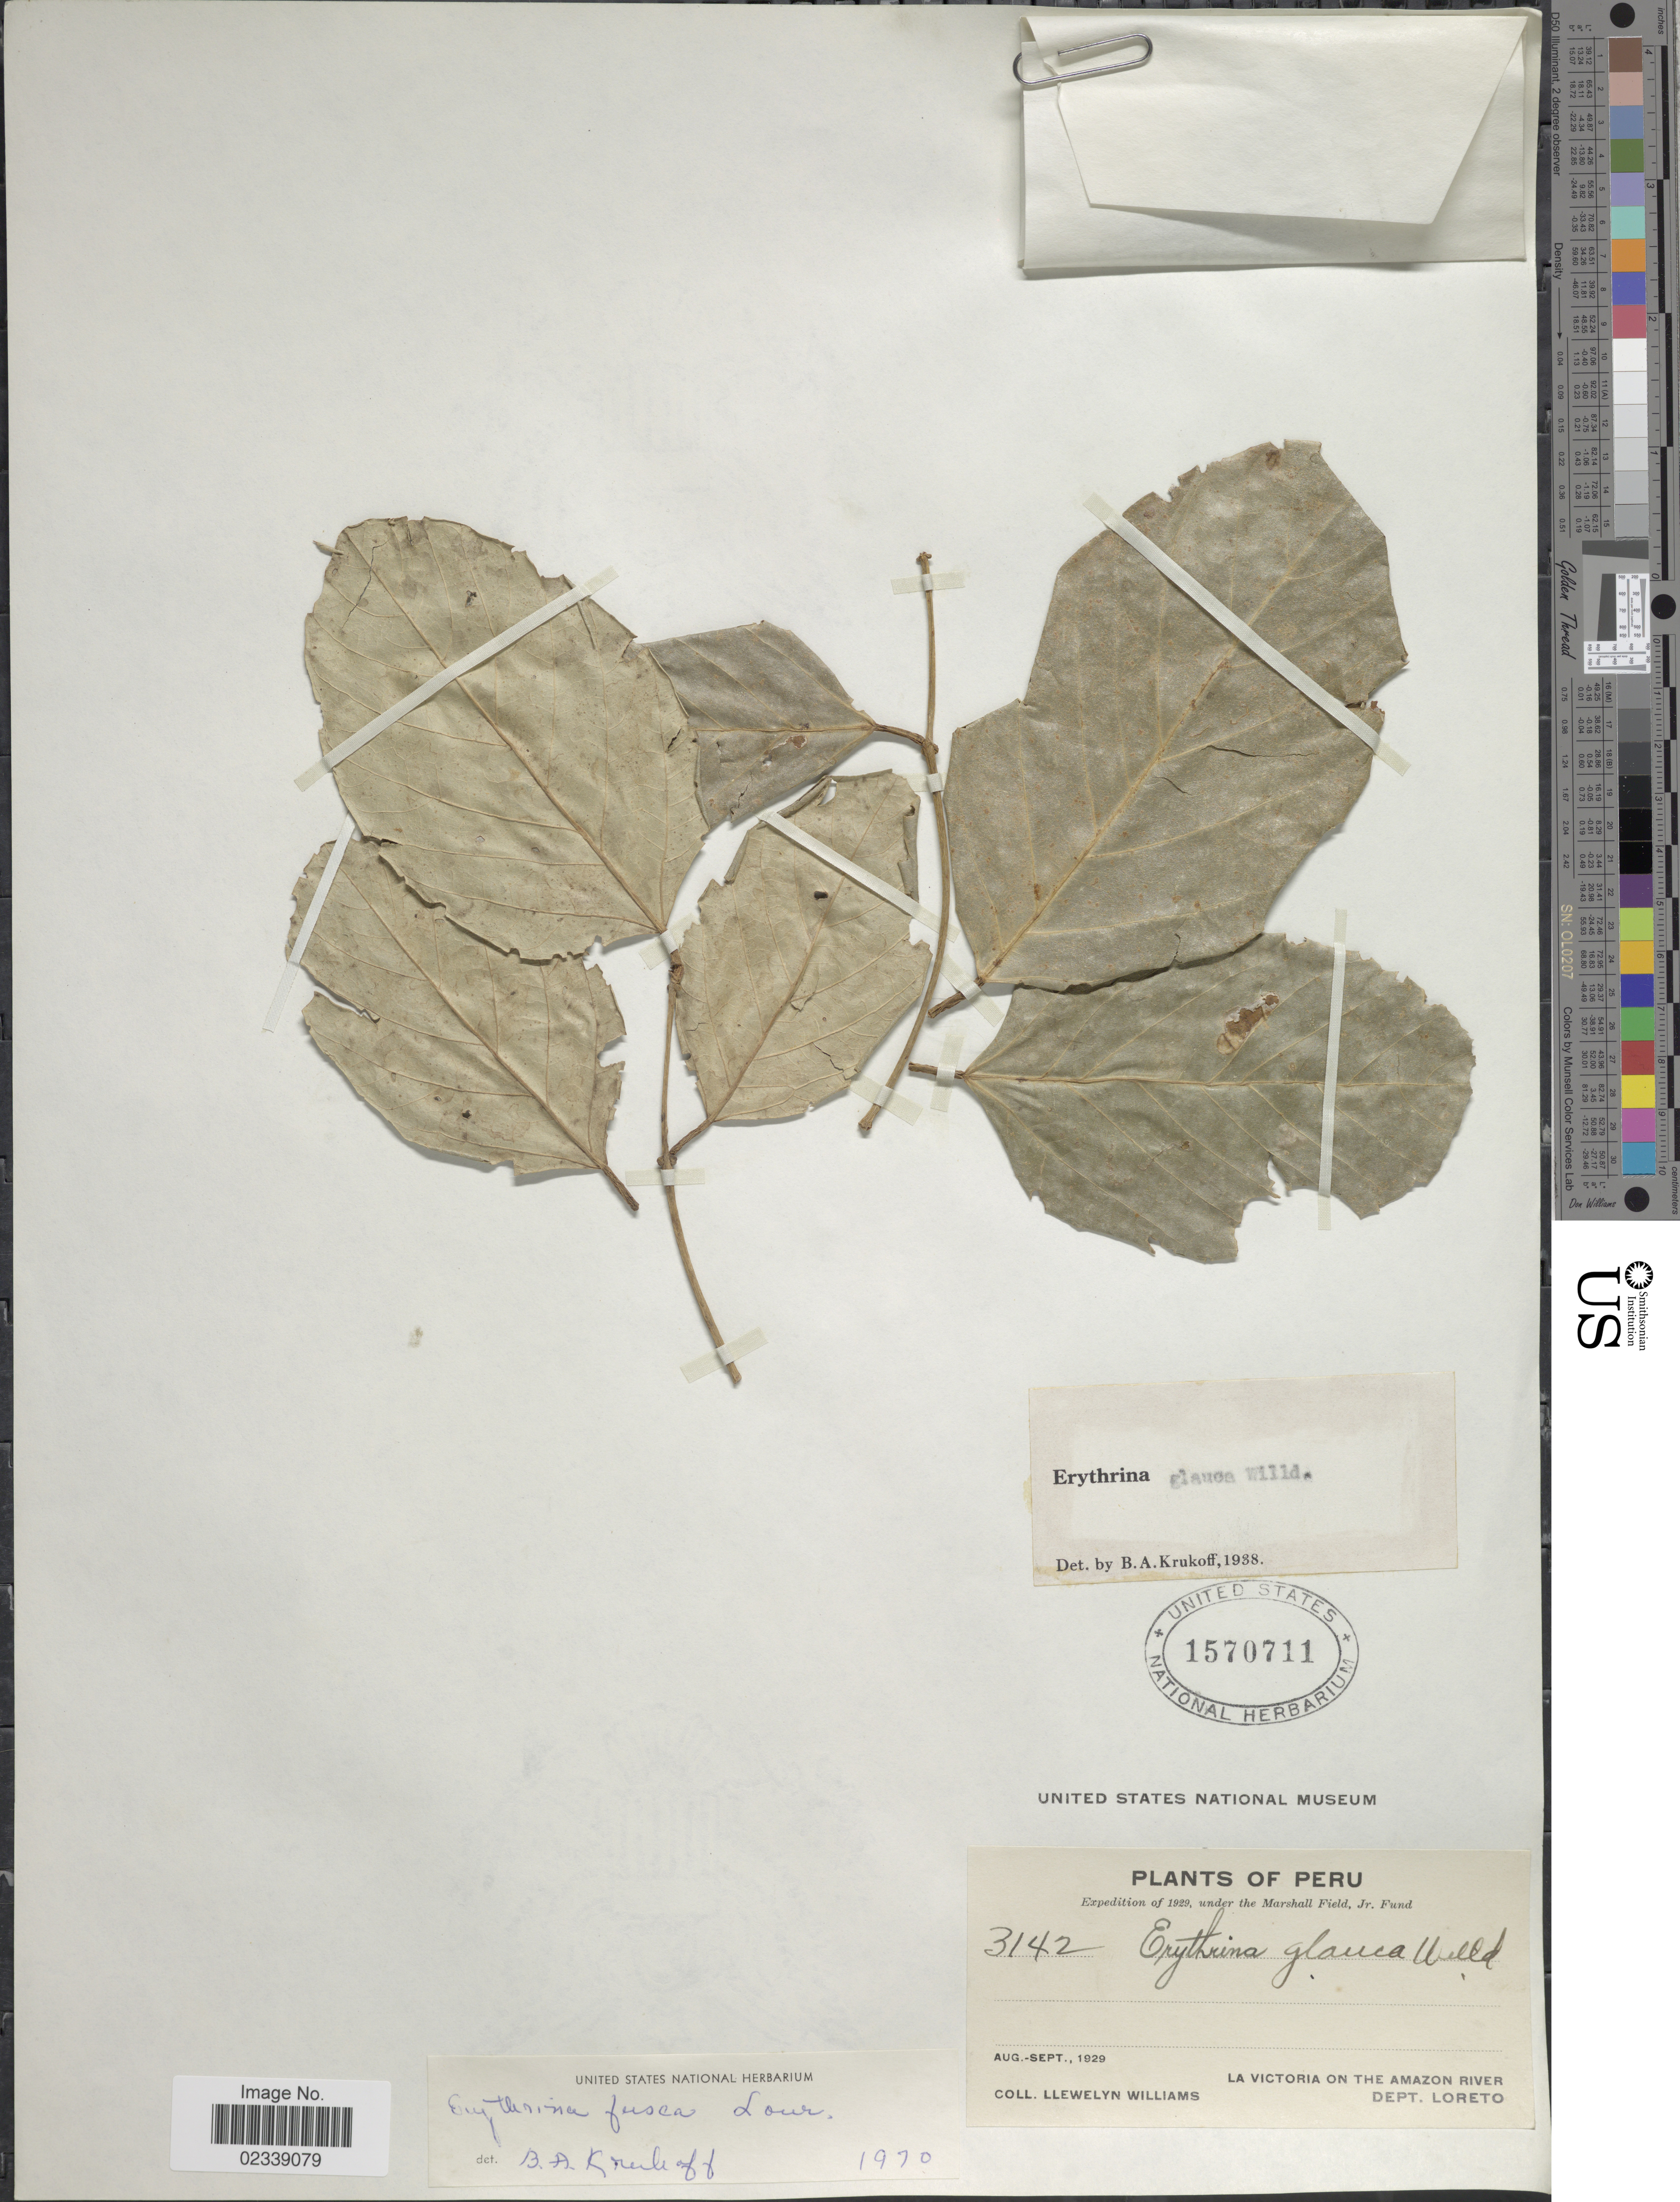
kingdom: Plantae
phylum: Tracheophyta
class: Magnoliopsida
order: Fabales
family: Fabaceae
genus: Erythrina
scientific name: Erythrina fusca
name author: Lour.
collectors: Ll. Williams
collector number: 3142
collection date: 1929-08/1929-09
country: Peru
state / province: Loreto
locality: La Victoria on the Amazon River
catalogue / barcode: US 1570711